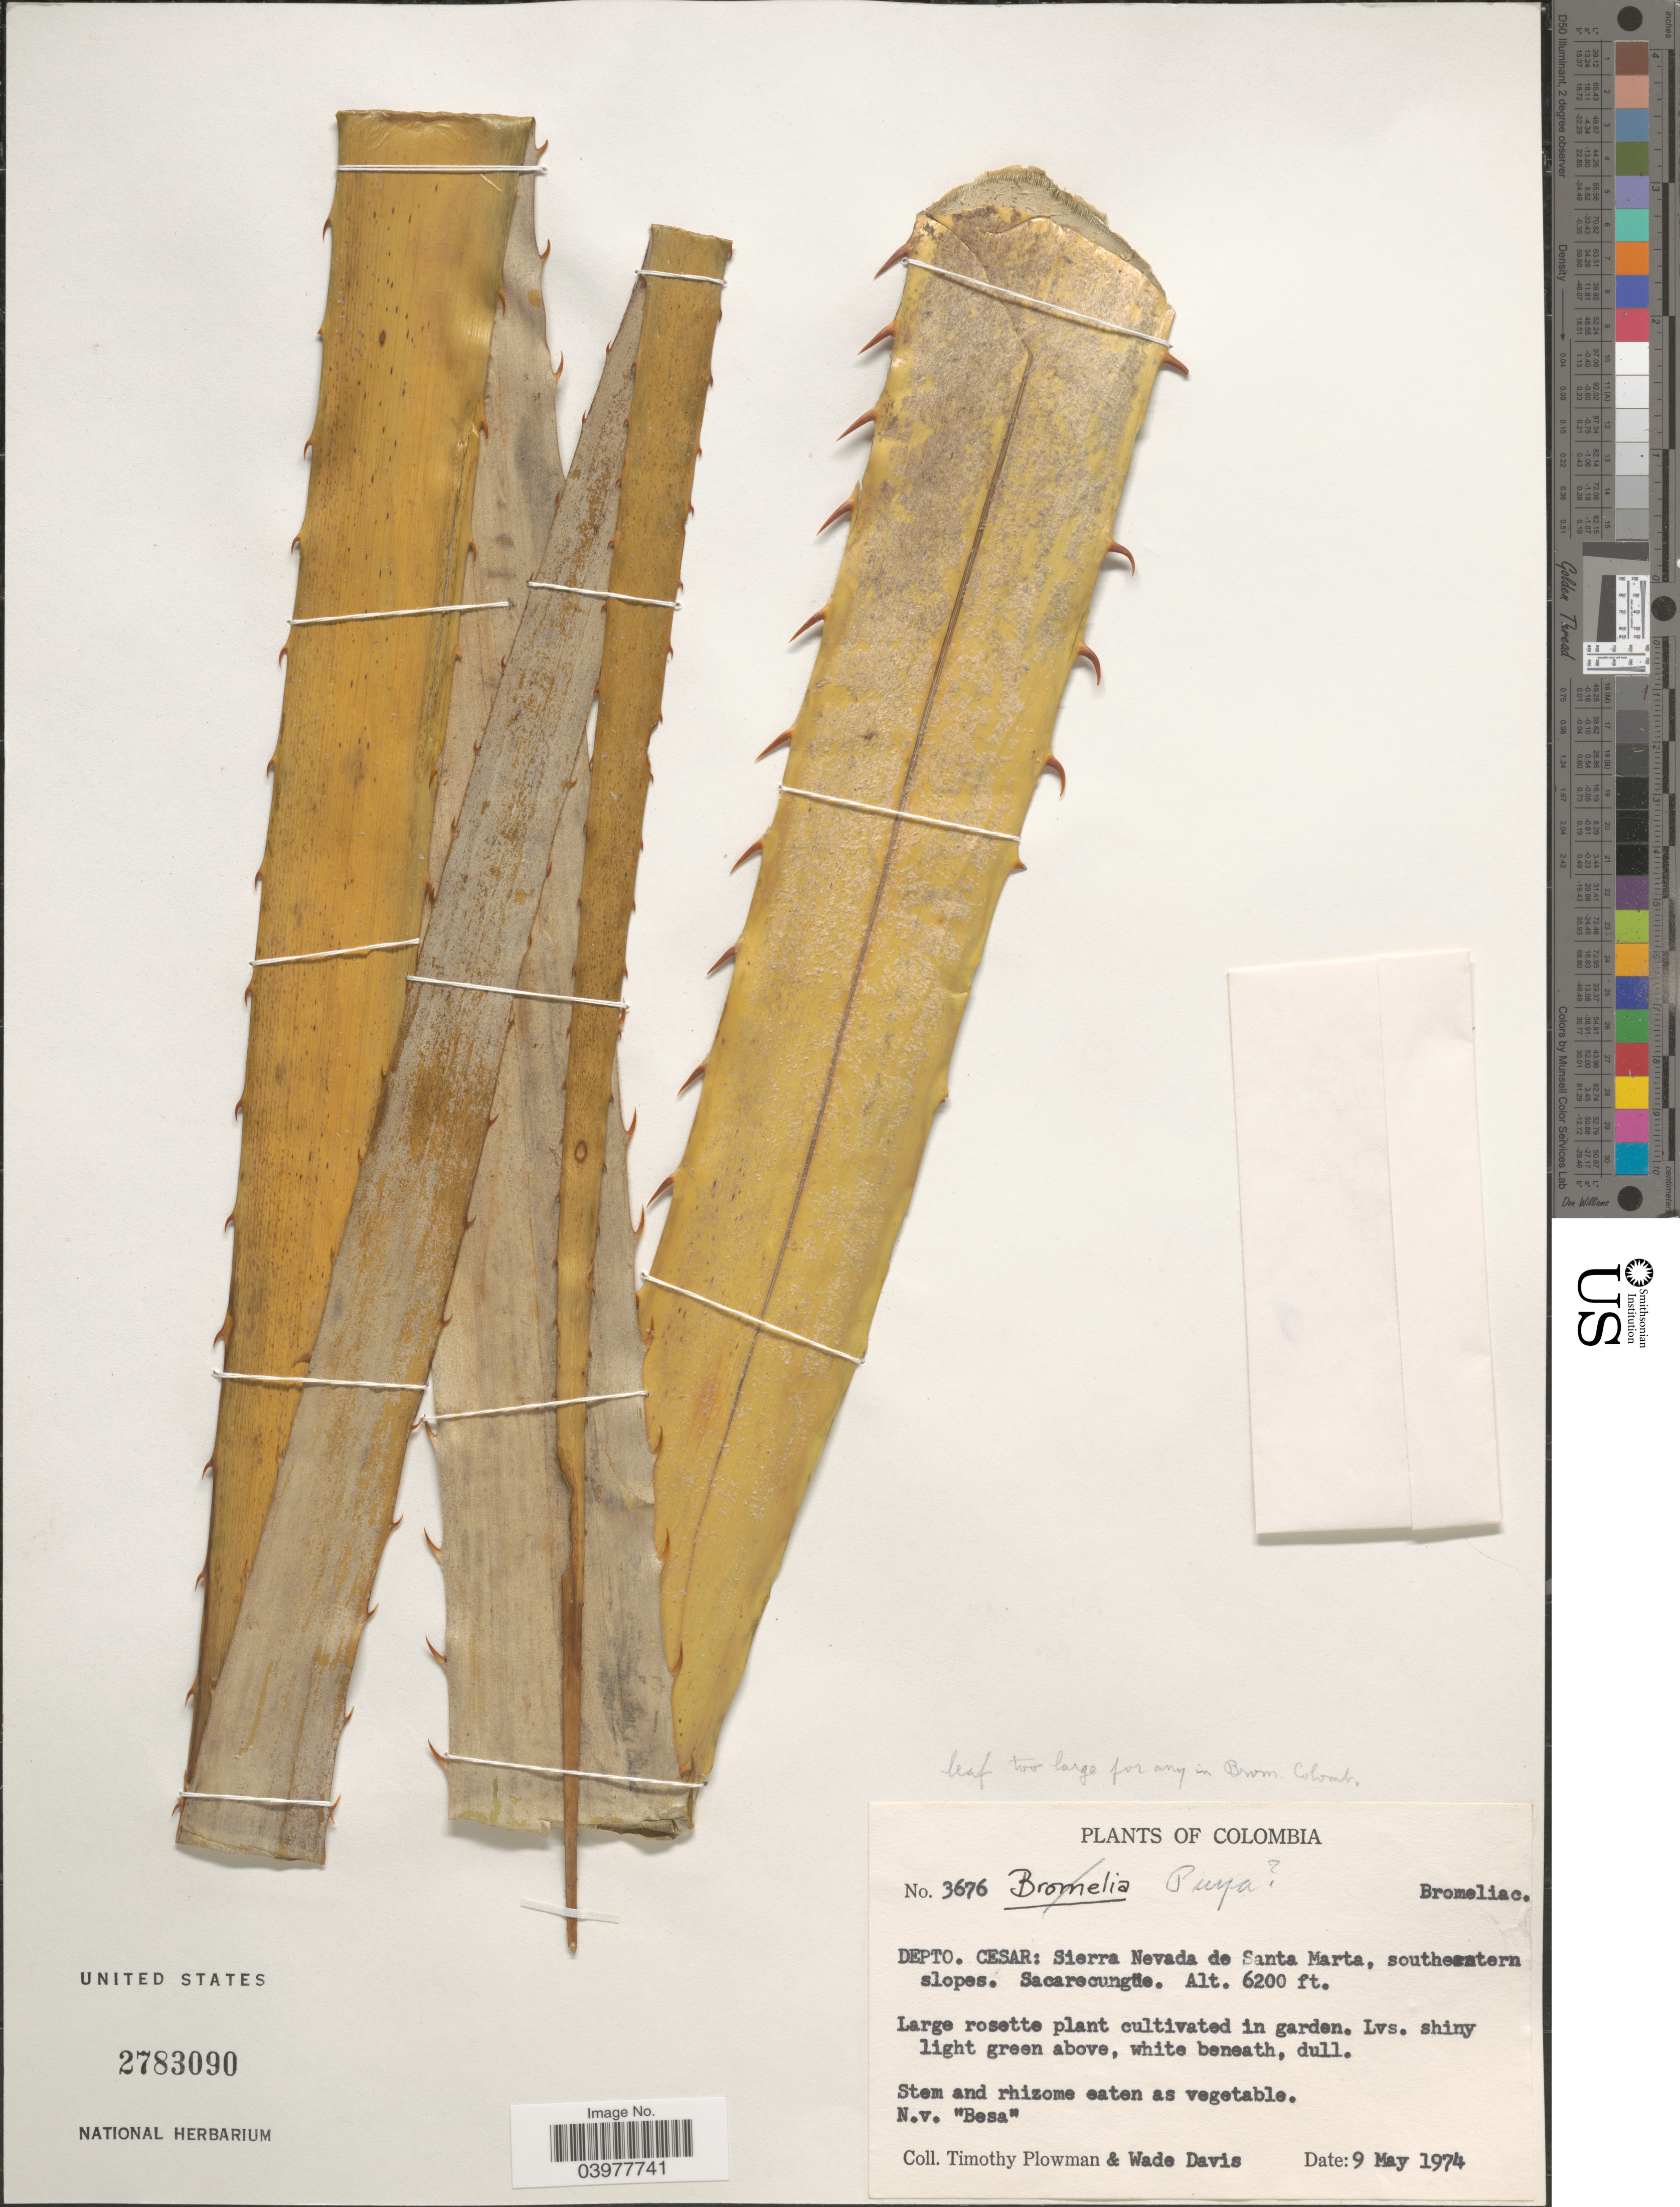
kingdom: Plantae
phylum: Tracheophyta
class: Liliopsida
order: Poales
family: Bromeliaceae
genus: Puya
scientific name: Puya sp.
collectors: T. Plowman & W. Davis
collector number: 3676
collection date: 1974-05-09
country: Colombia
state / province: Cesar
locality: Depto. Cesar: Sierra Nevada de Santa Marta, southeastern slopes. Sacarecungüe.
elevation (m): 1890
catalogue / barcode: US 2783090